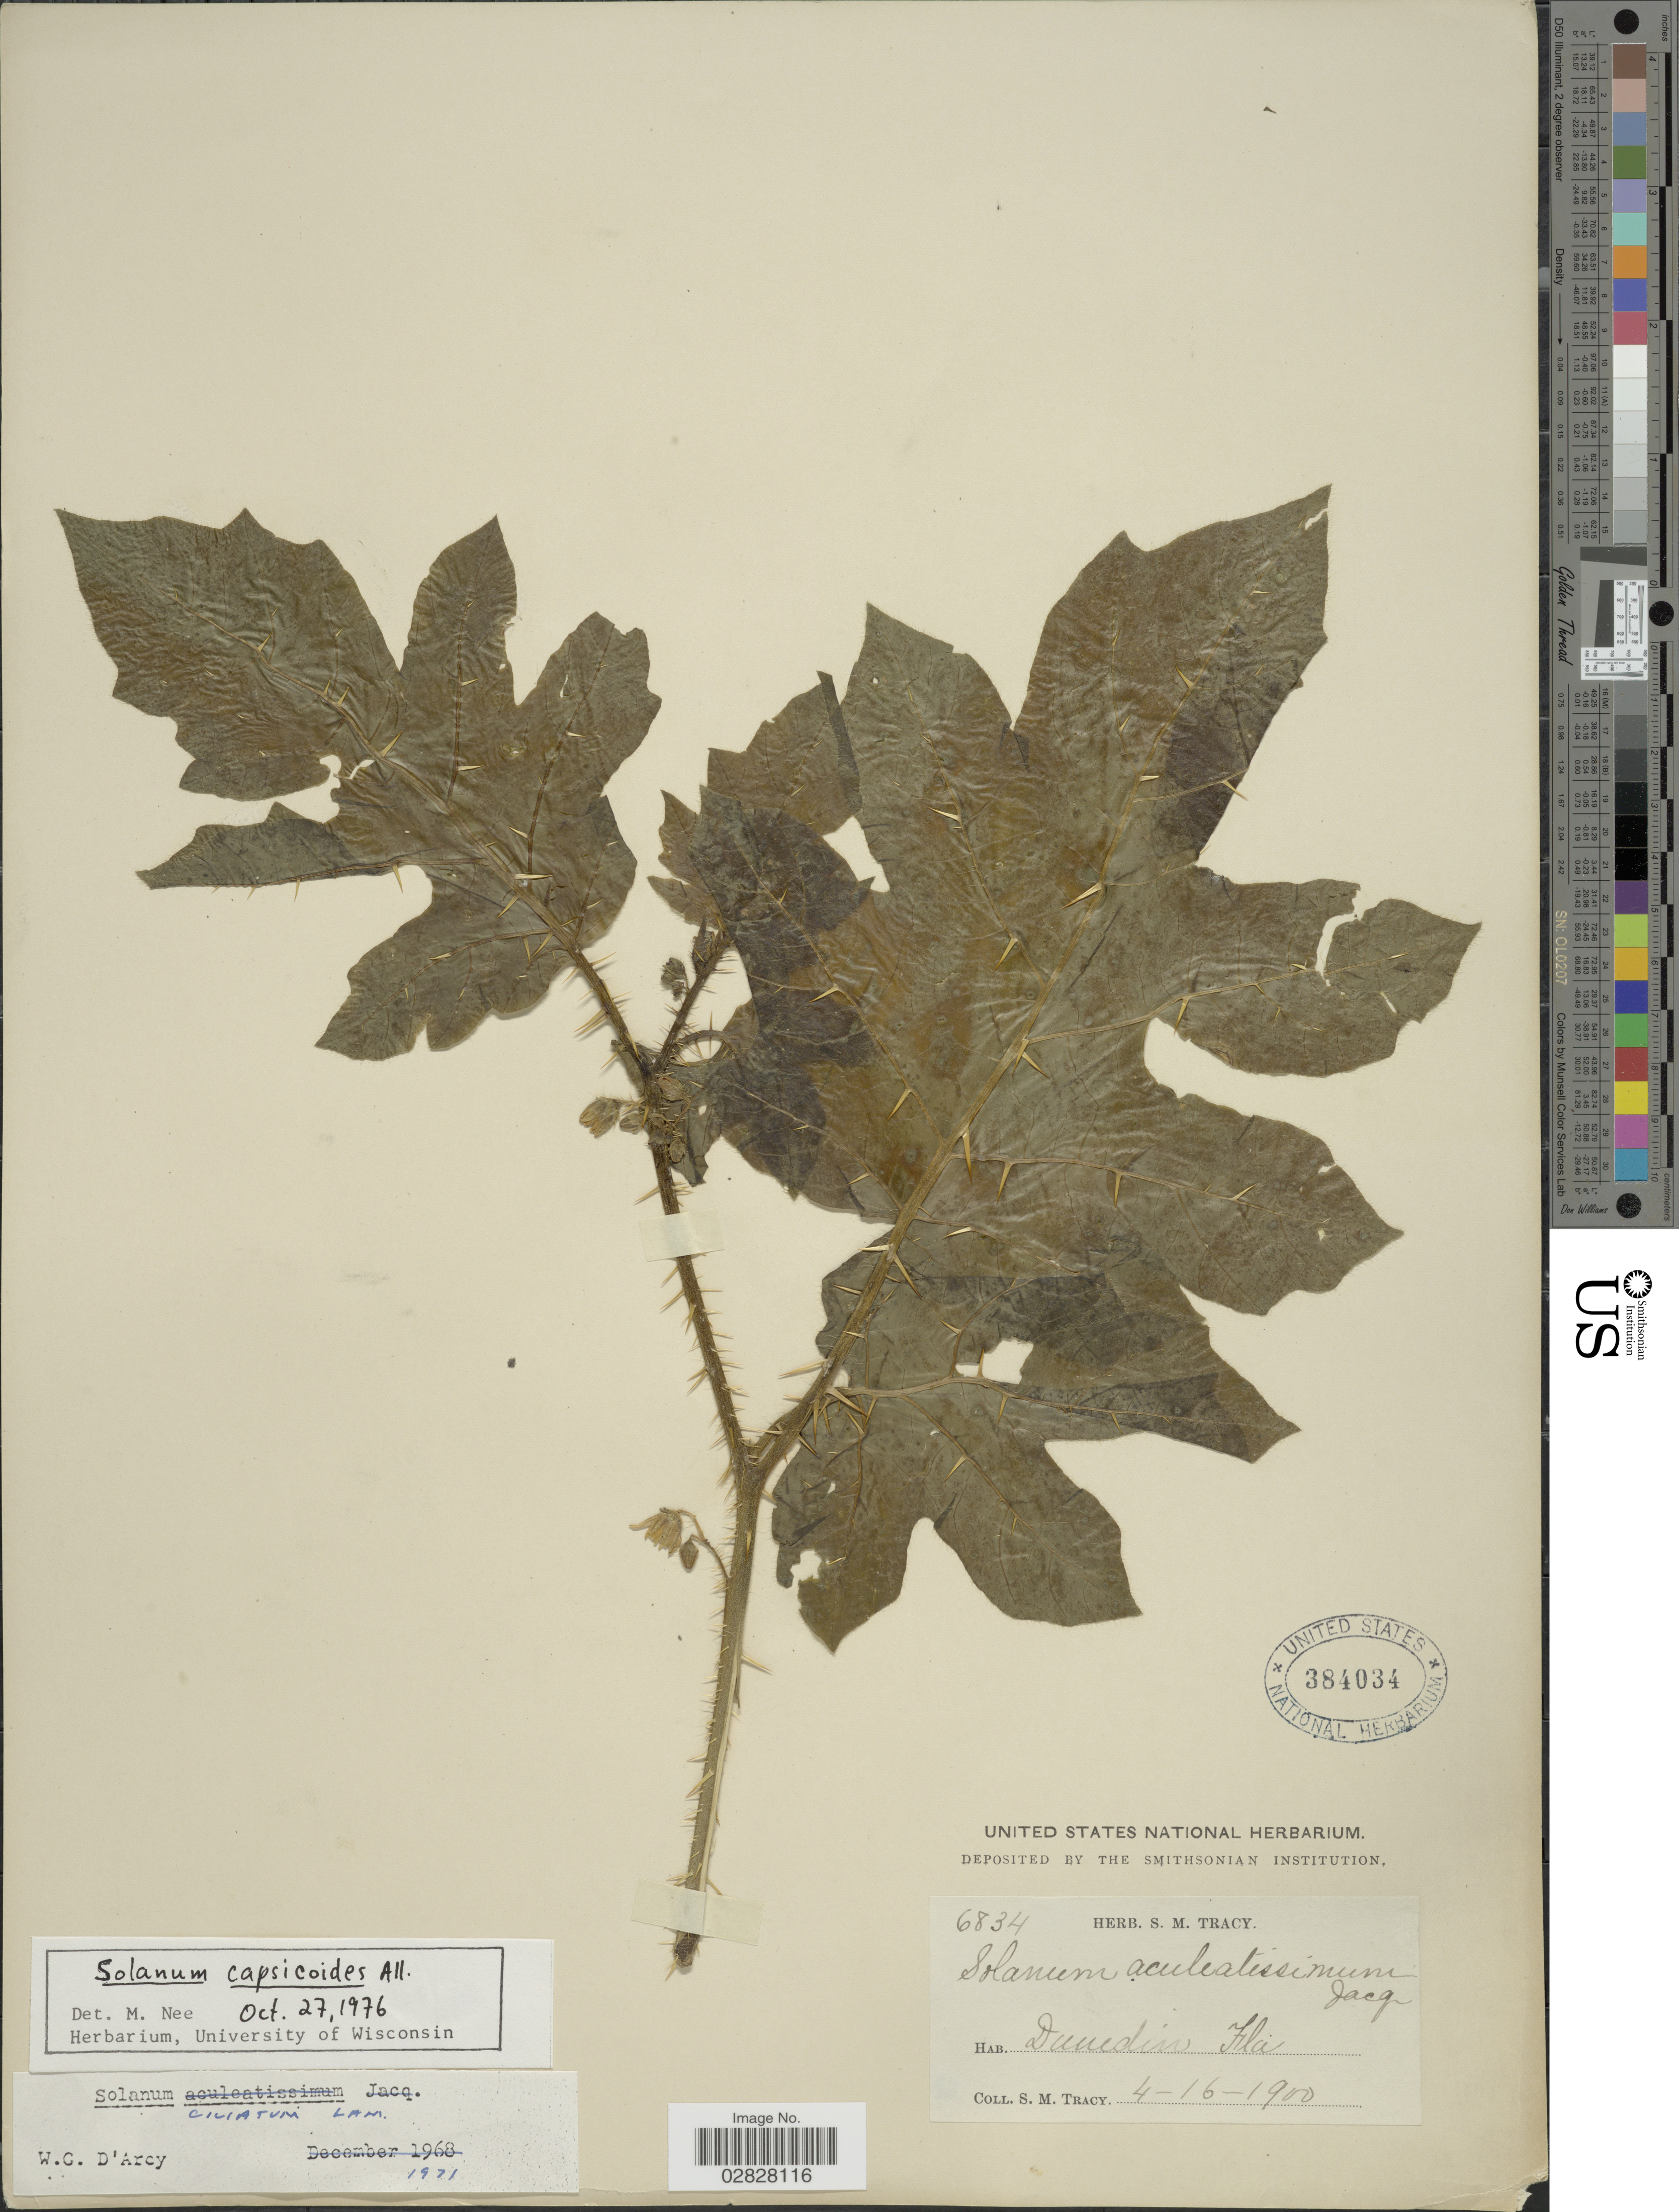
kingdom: Plantae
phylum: Tracheophyta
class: Magnoliopsida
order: Solanales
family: Solanaceae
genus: Solanum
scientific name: Solanum capsicoides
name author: All.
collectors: S. M. Tracy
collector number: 6834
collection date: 1900-04-16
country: United States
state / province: Florida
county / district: Pinellas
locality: Dunedin.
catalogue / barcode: US 384034